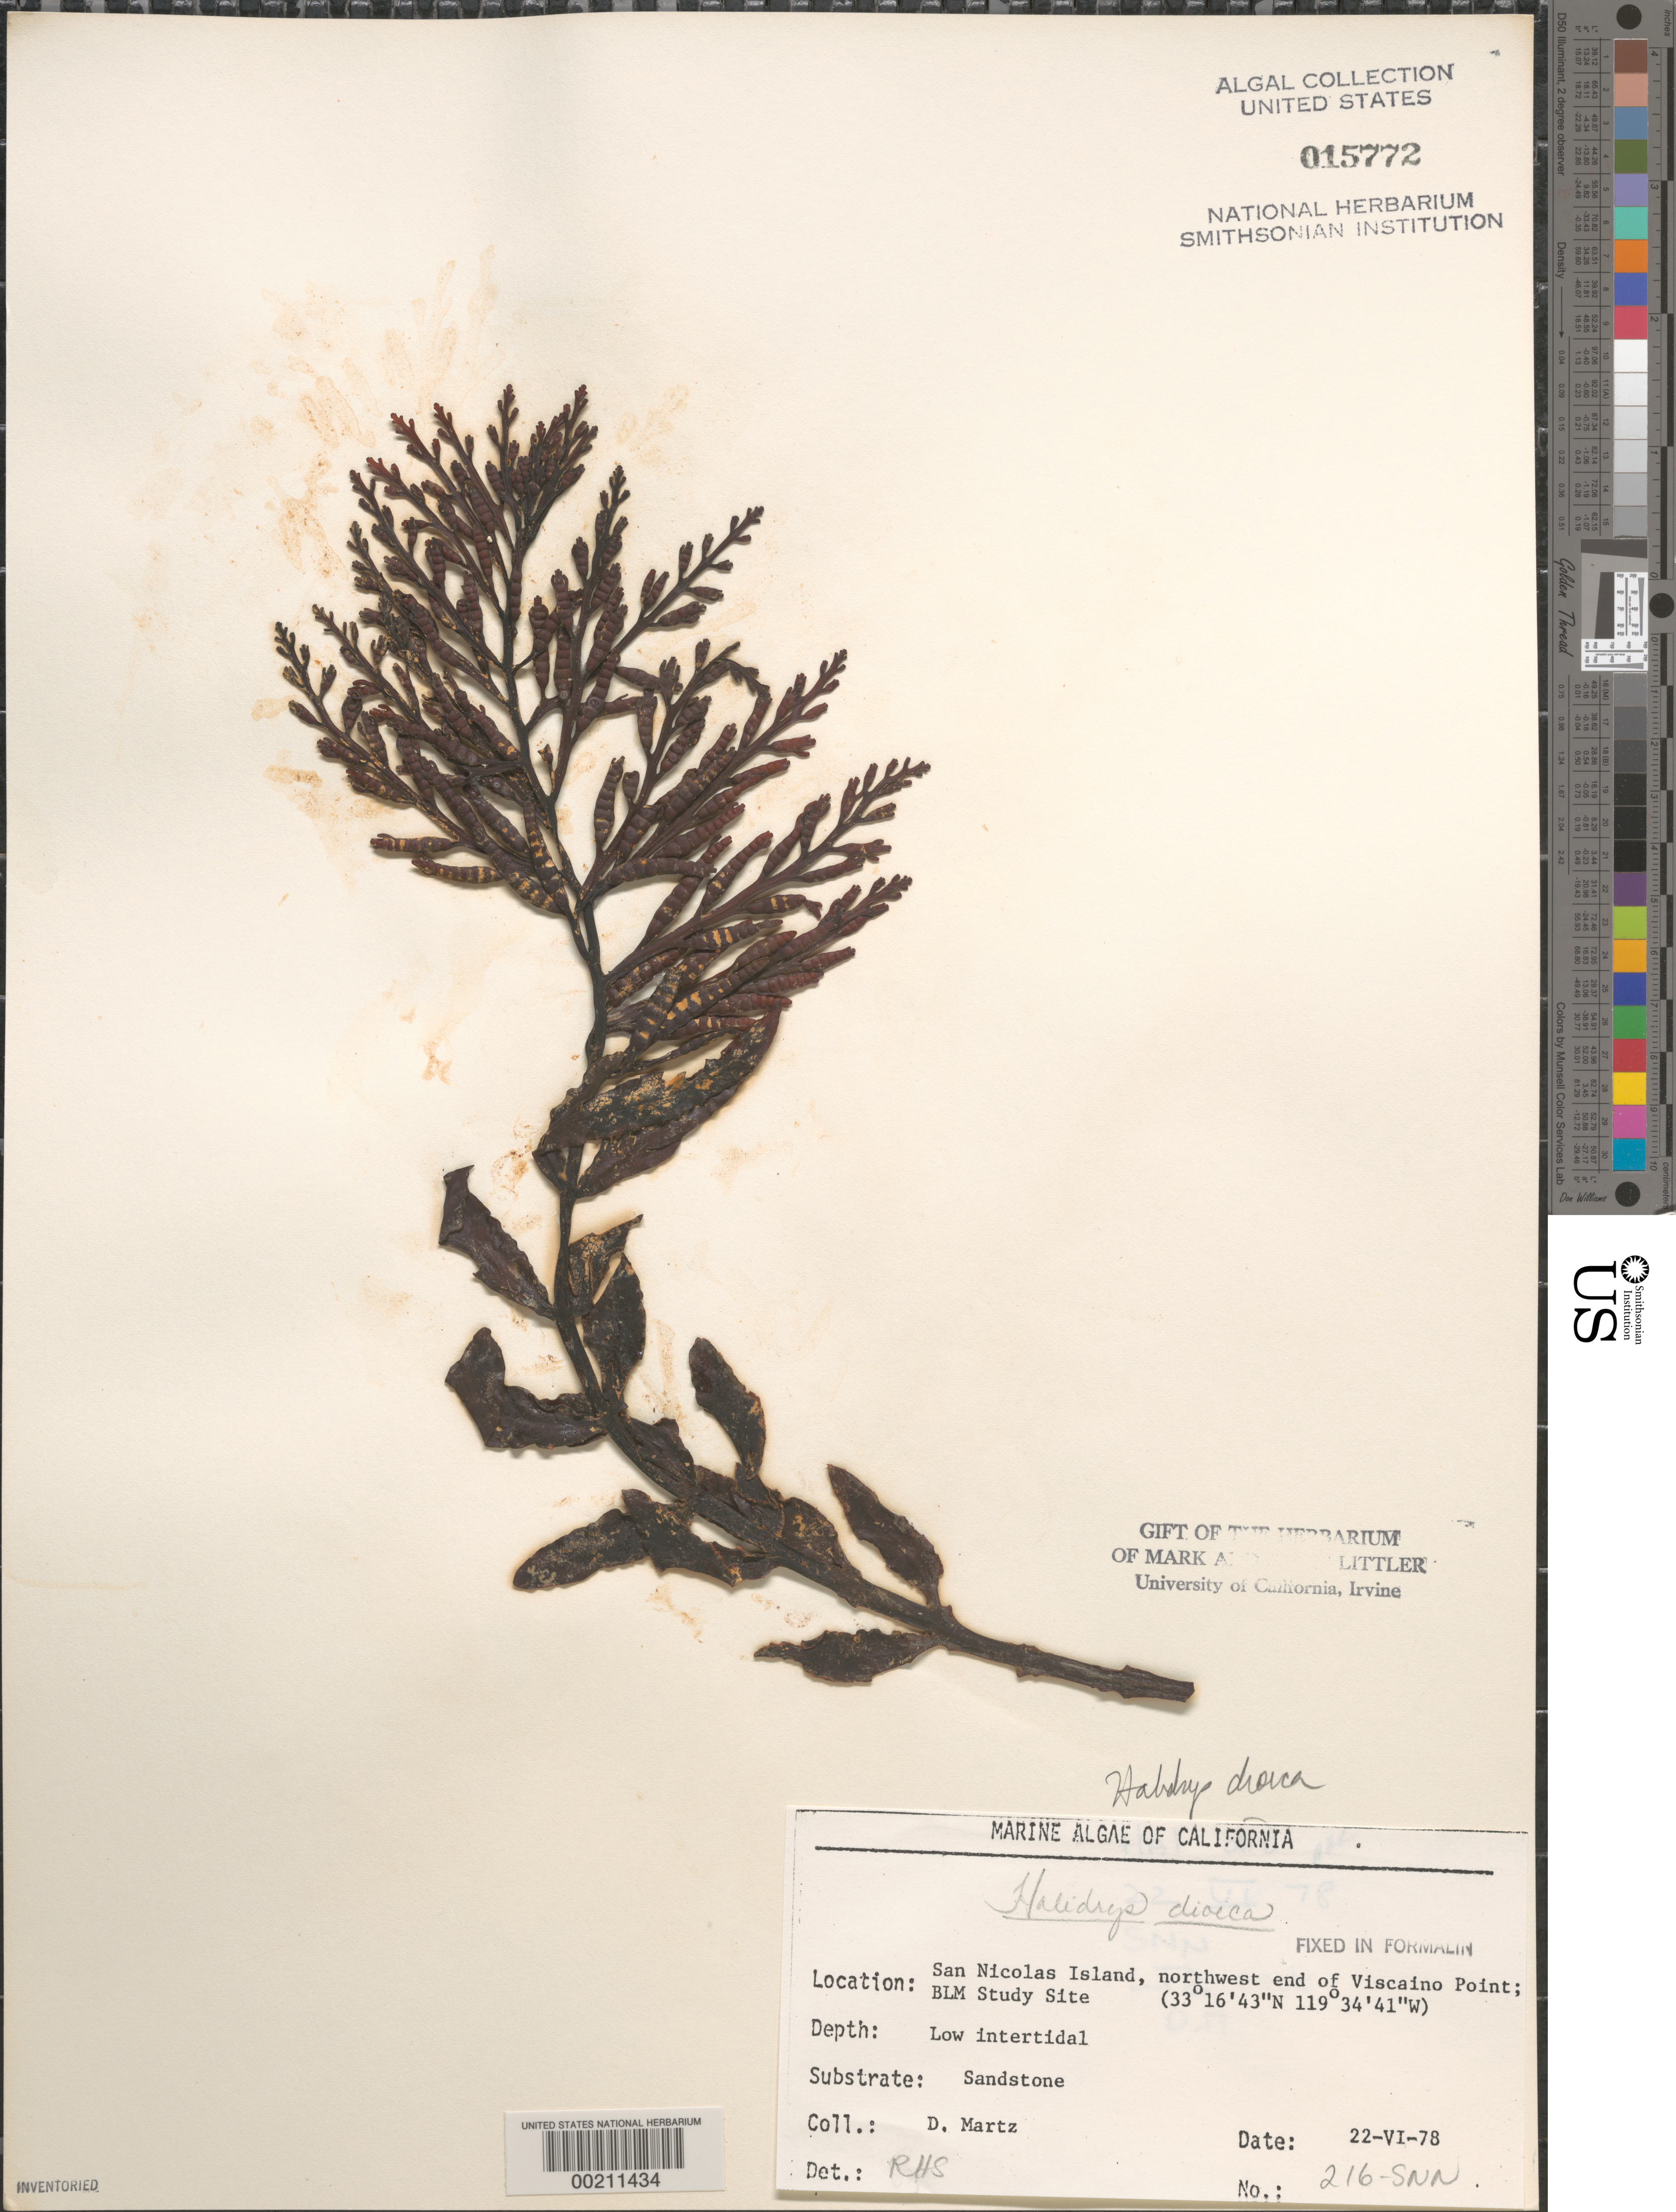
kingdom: Chromista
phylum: Ochrophyta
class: Phaeophyceae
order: Fucales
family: Sargassaceae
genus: Halidrys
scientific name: Halidrys dioica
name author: N.L. Gardner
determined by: Sims, Robert H.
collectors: D. Martz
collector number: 216-snn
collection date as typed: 22 Jun 1978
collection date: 1978-06-22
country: United States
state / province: California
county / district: Ventura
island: San Nicolas Island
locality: Viscaino Point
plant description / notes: BLM-SOCALBIGHT Rocky Intertidal Survey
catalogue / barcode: US 15772